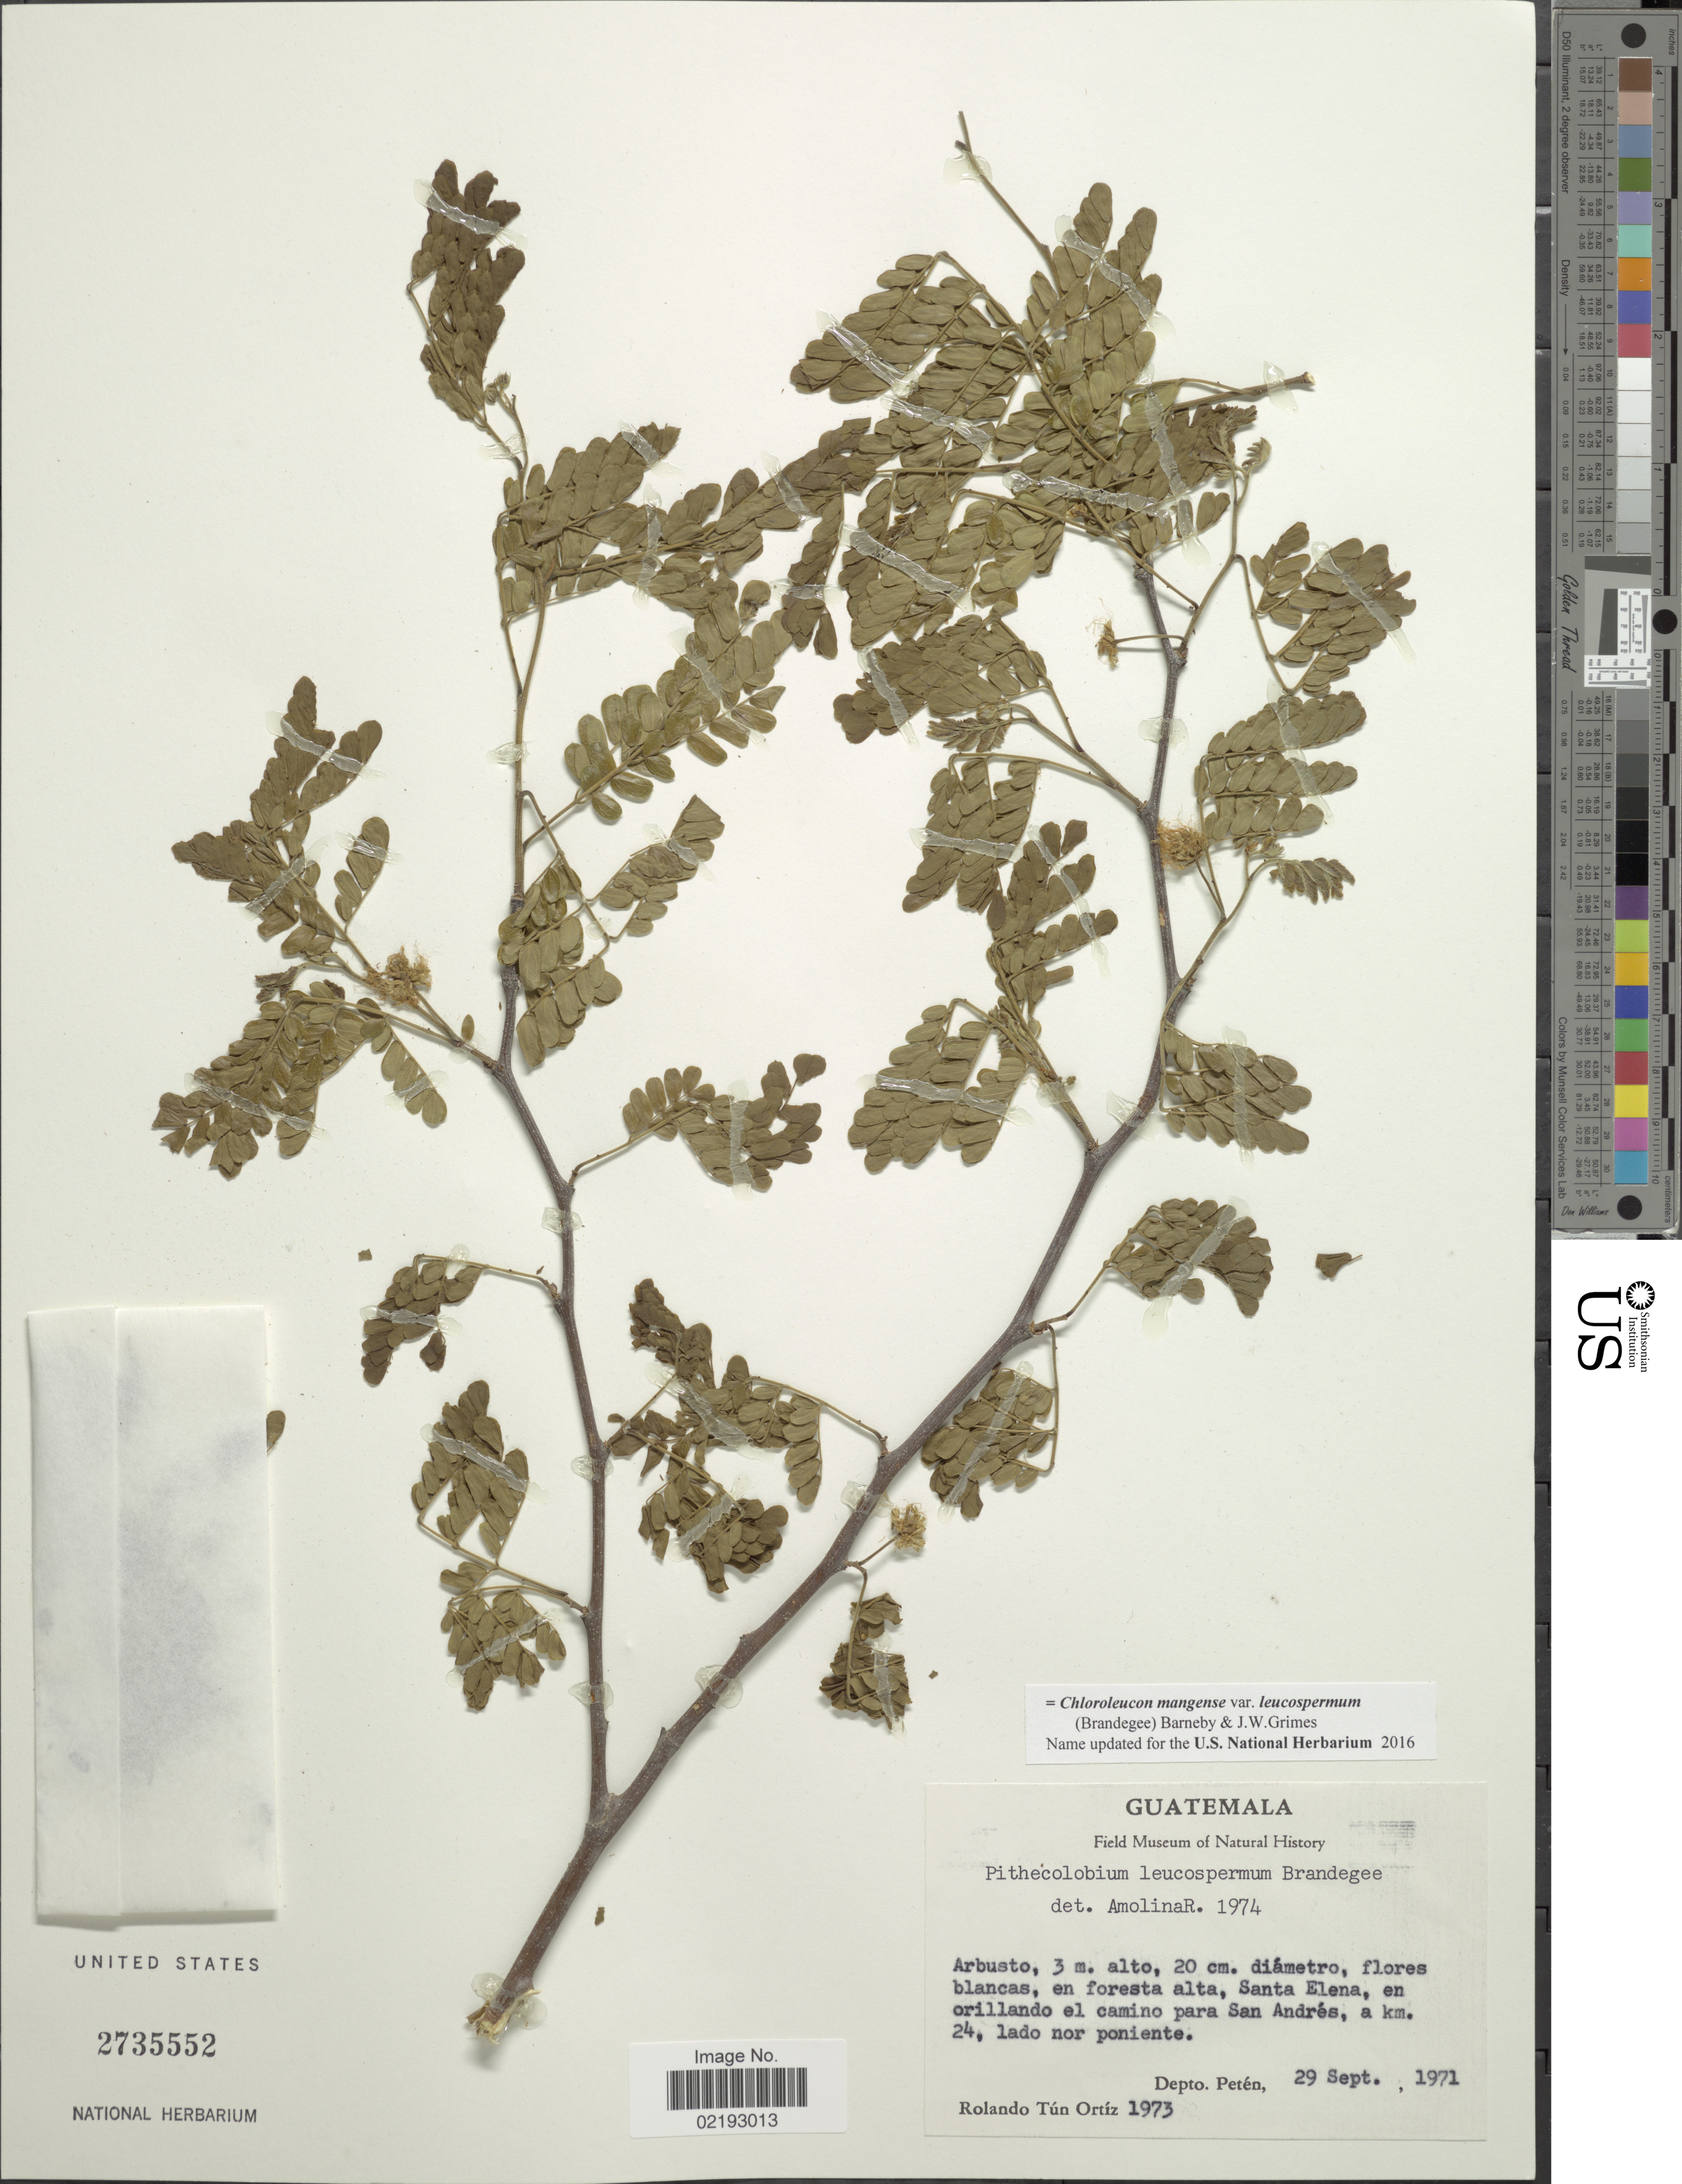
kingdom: Plantae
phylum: Tracheophyta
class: Magnoliopsida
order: Fabales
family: Fabaceae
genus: Chloroleucon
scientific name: Chloroleucon mangense var. leucospermum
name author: (Brandegee) Barneby & J.W. Grimes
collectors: R. T. Ortíz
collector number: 1973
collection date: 1971-09-29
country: Guatemala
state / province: El Petén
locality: En orillando el camino para San Andres, a km 24, lado nor poniente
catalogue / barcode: US 2735552